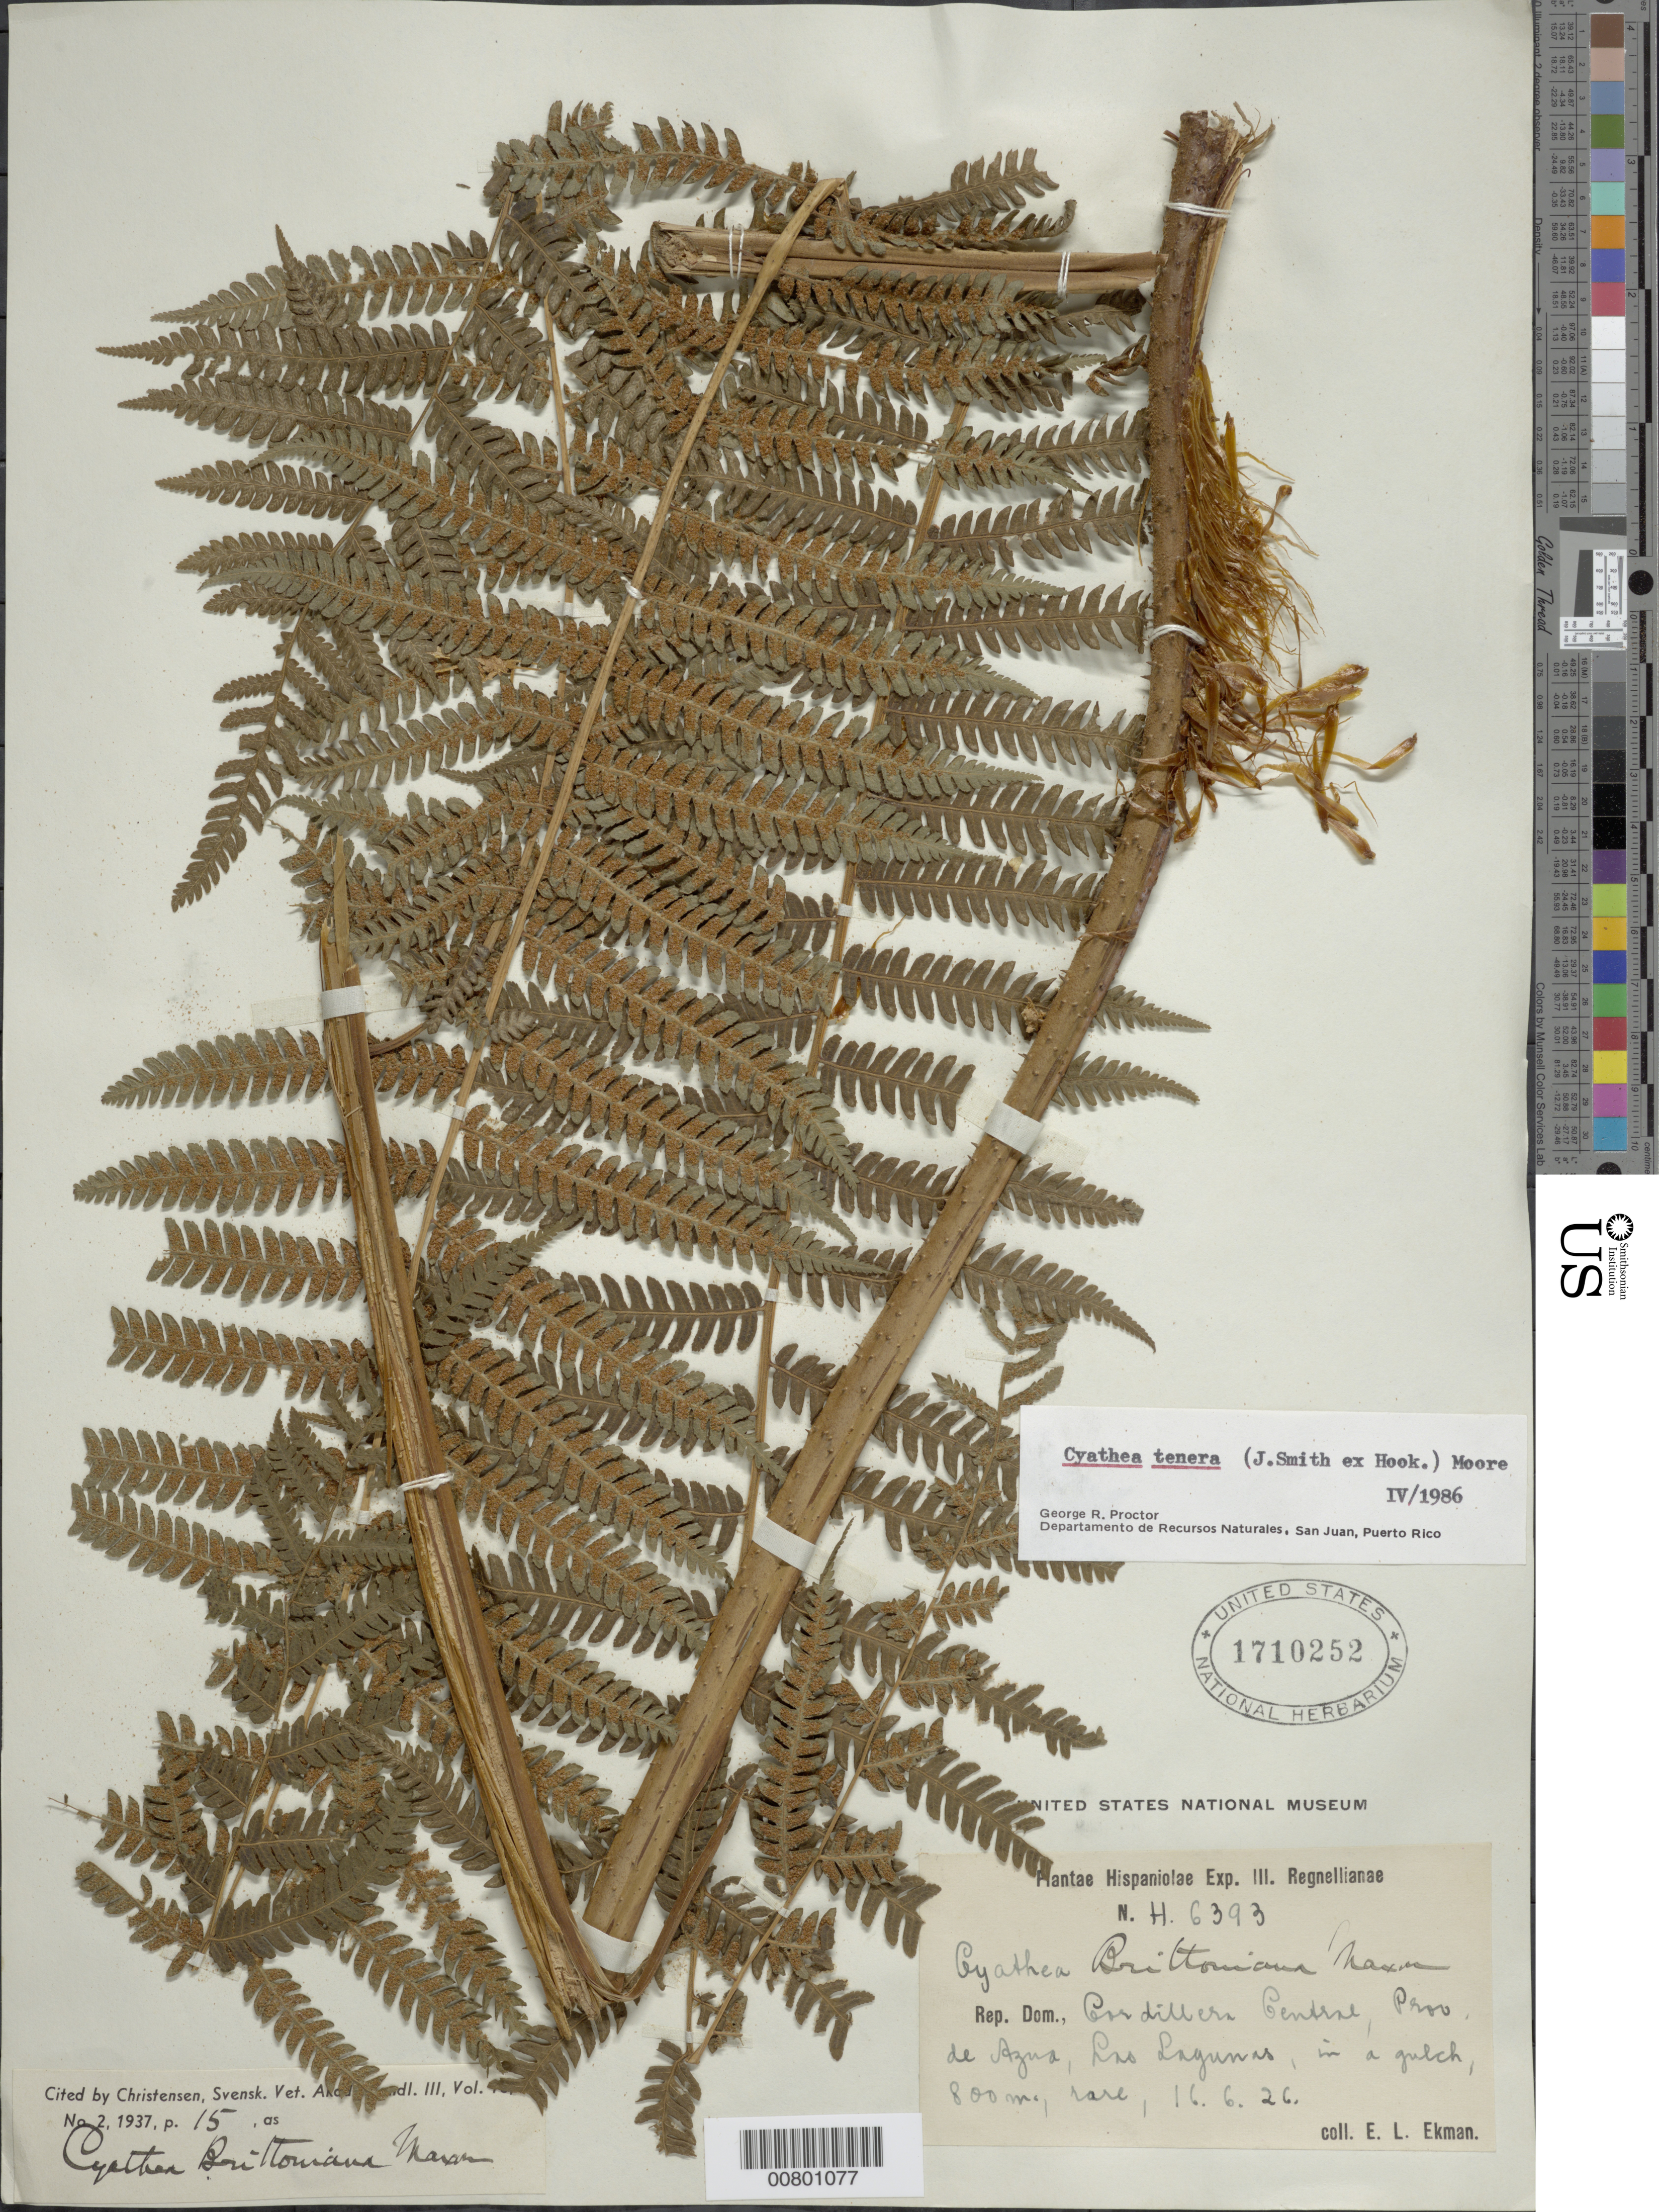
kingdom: Plantae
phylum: Tracheophyta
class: Polypodiopsida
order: Cyatheales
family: Cyatheaceae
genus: Cyathea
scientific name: Cyathea tenera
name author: (J. Sm. ex Hook.) T. Moore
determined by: Proctor, G. R.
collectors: E. L. Ekman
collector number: H 6393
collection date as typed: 16 Jun 1926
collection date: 1926-06-16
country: Dominican Republic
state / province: Azua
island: Hispaniola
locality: Cordillera Central, Las lagunas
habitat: In a gulch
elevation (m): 800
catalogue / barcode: US 1710252